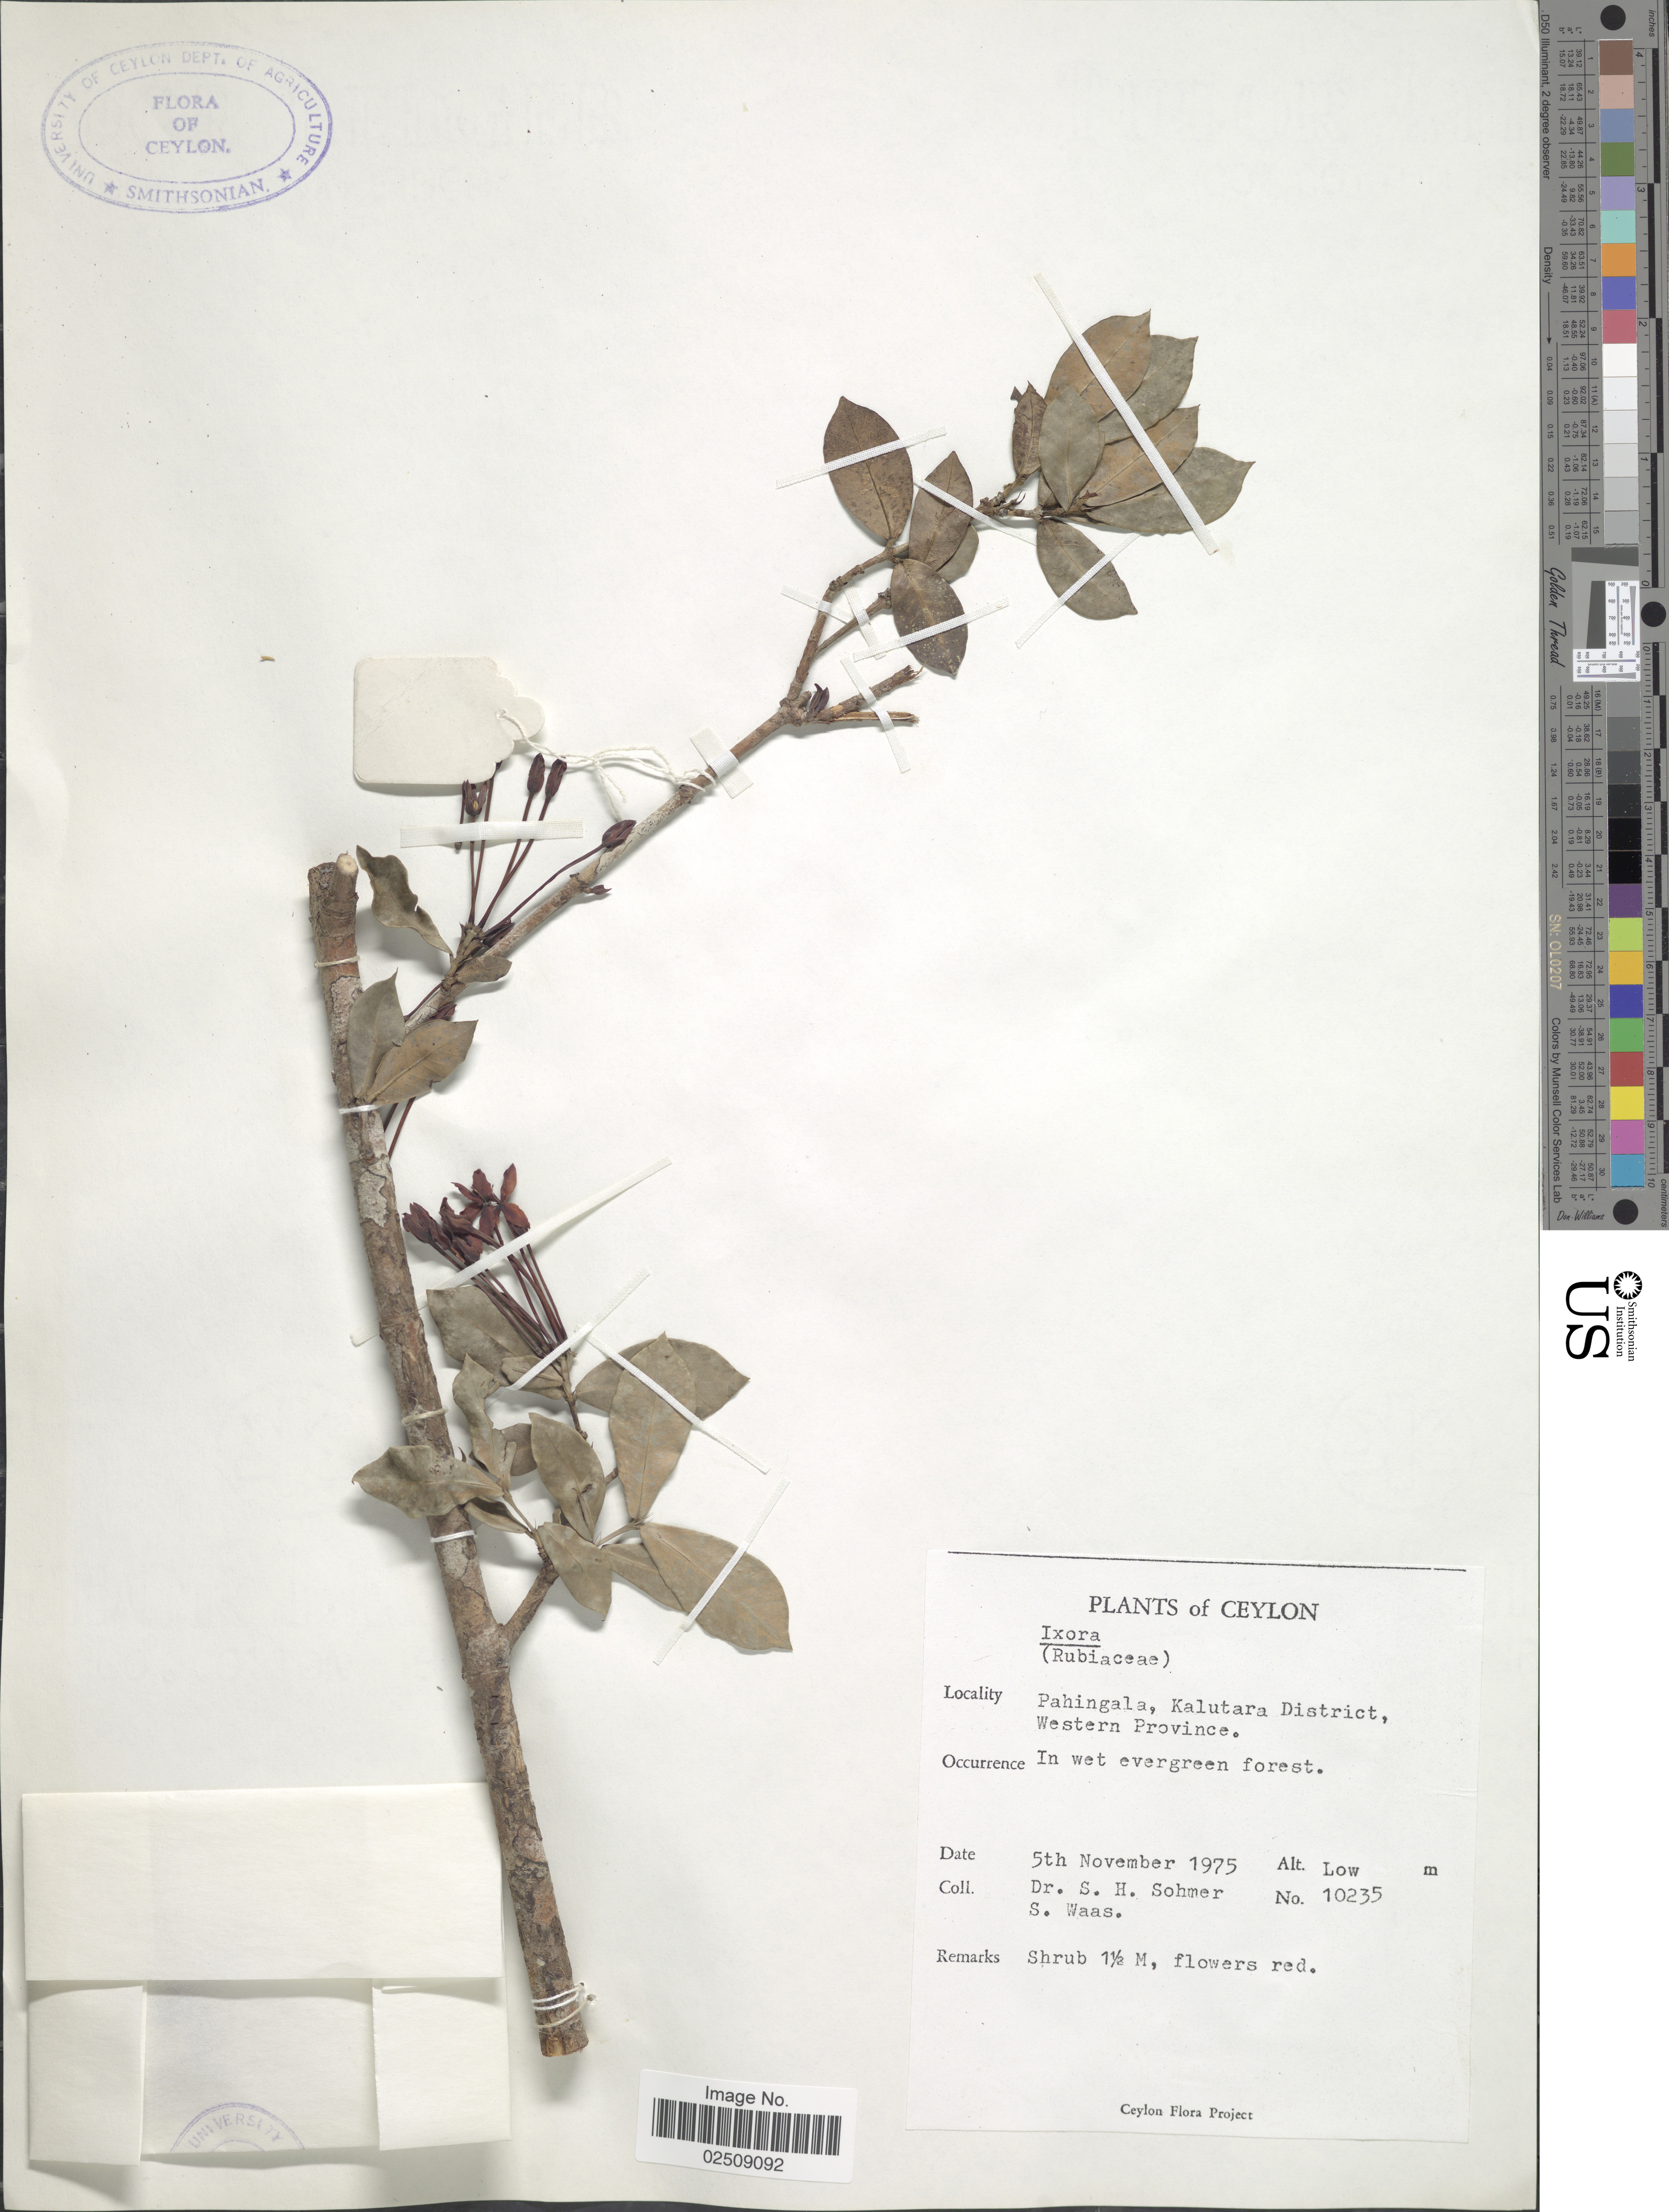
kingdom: Plantae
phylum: Tracheophyta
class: Magnoliopsida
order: Gentianales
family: Rubiaceae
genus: Ixora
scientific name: Ixora coccinea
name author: L.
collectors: S. H. Sohmer & S. Waas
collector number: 10235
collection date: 1975-11-05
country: Sri Lanka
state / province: Western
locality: Ceylon. Pahingala, Kalutara District, Western Province